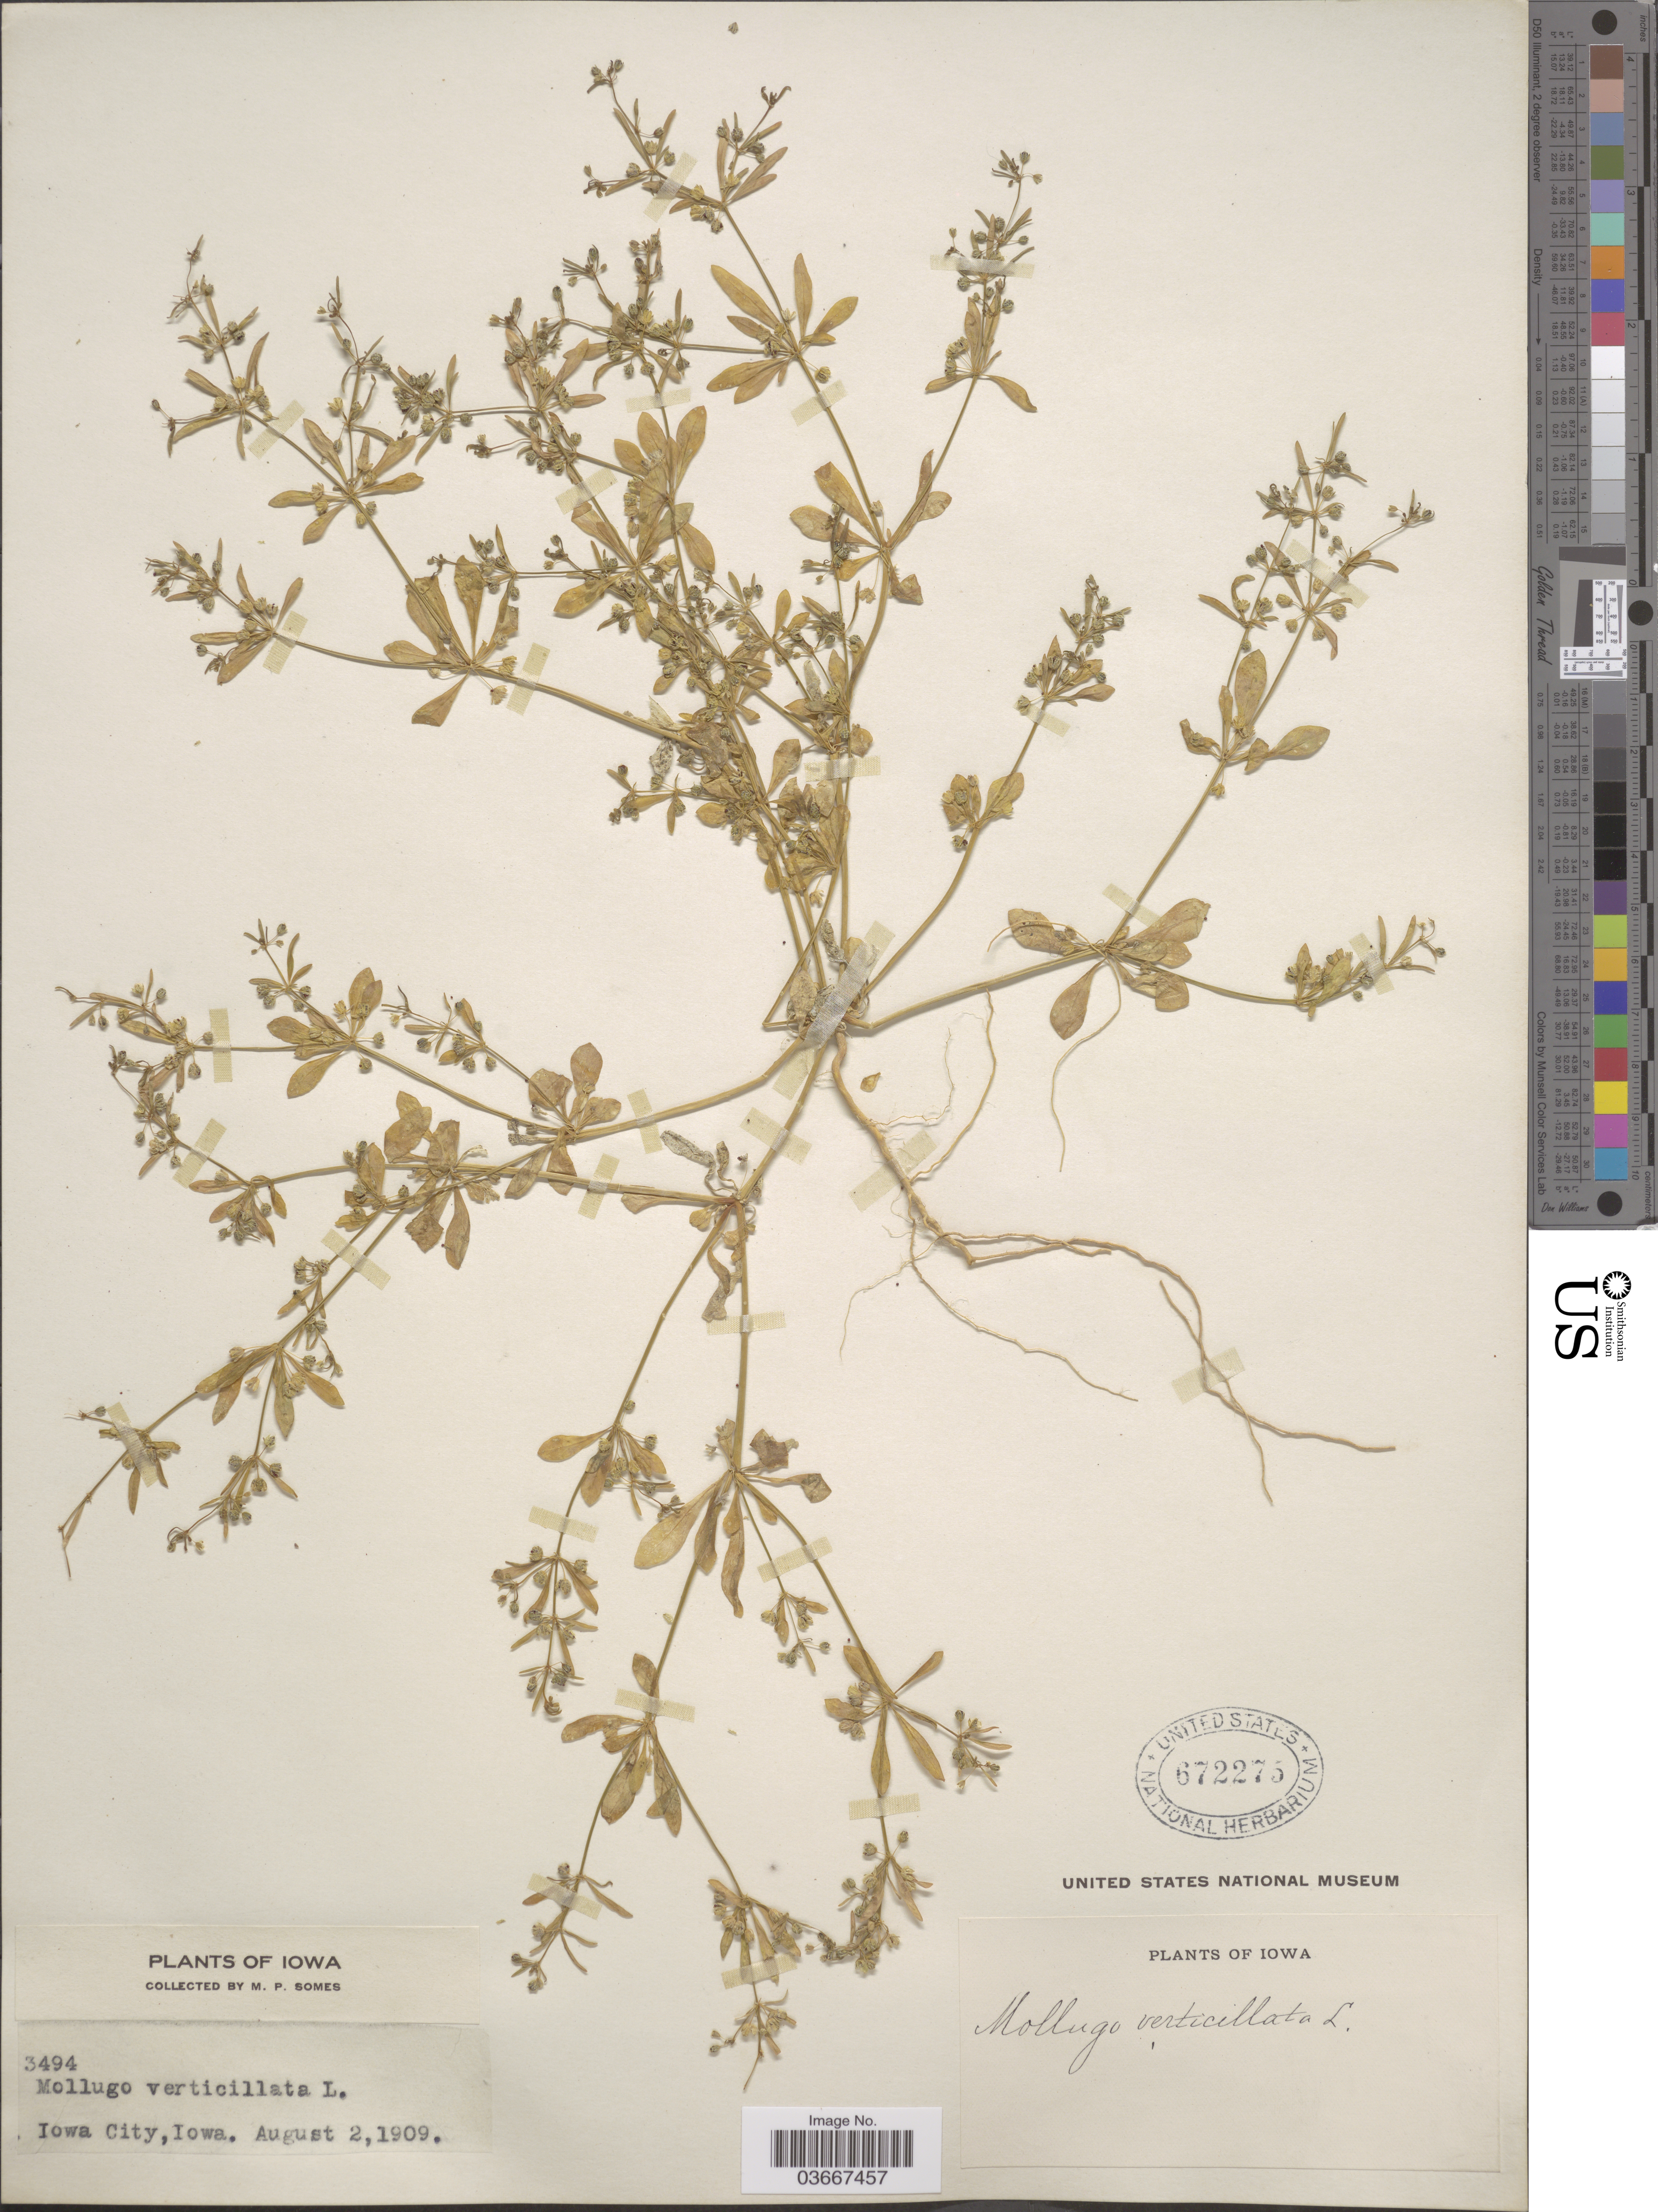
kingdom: Plantae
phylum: Tracheophyta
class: Magnoliopsida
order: Caryophyllales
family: Molluginaceae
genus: Mollugo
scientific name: Mollugo verticillata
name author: L.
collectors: M. Somes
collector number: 3494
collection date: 1909-08-02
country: United States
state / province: Iowa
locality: Iowa City.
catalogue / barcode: US 672275